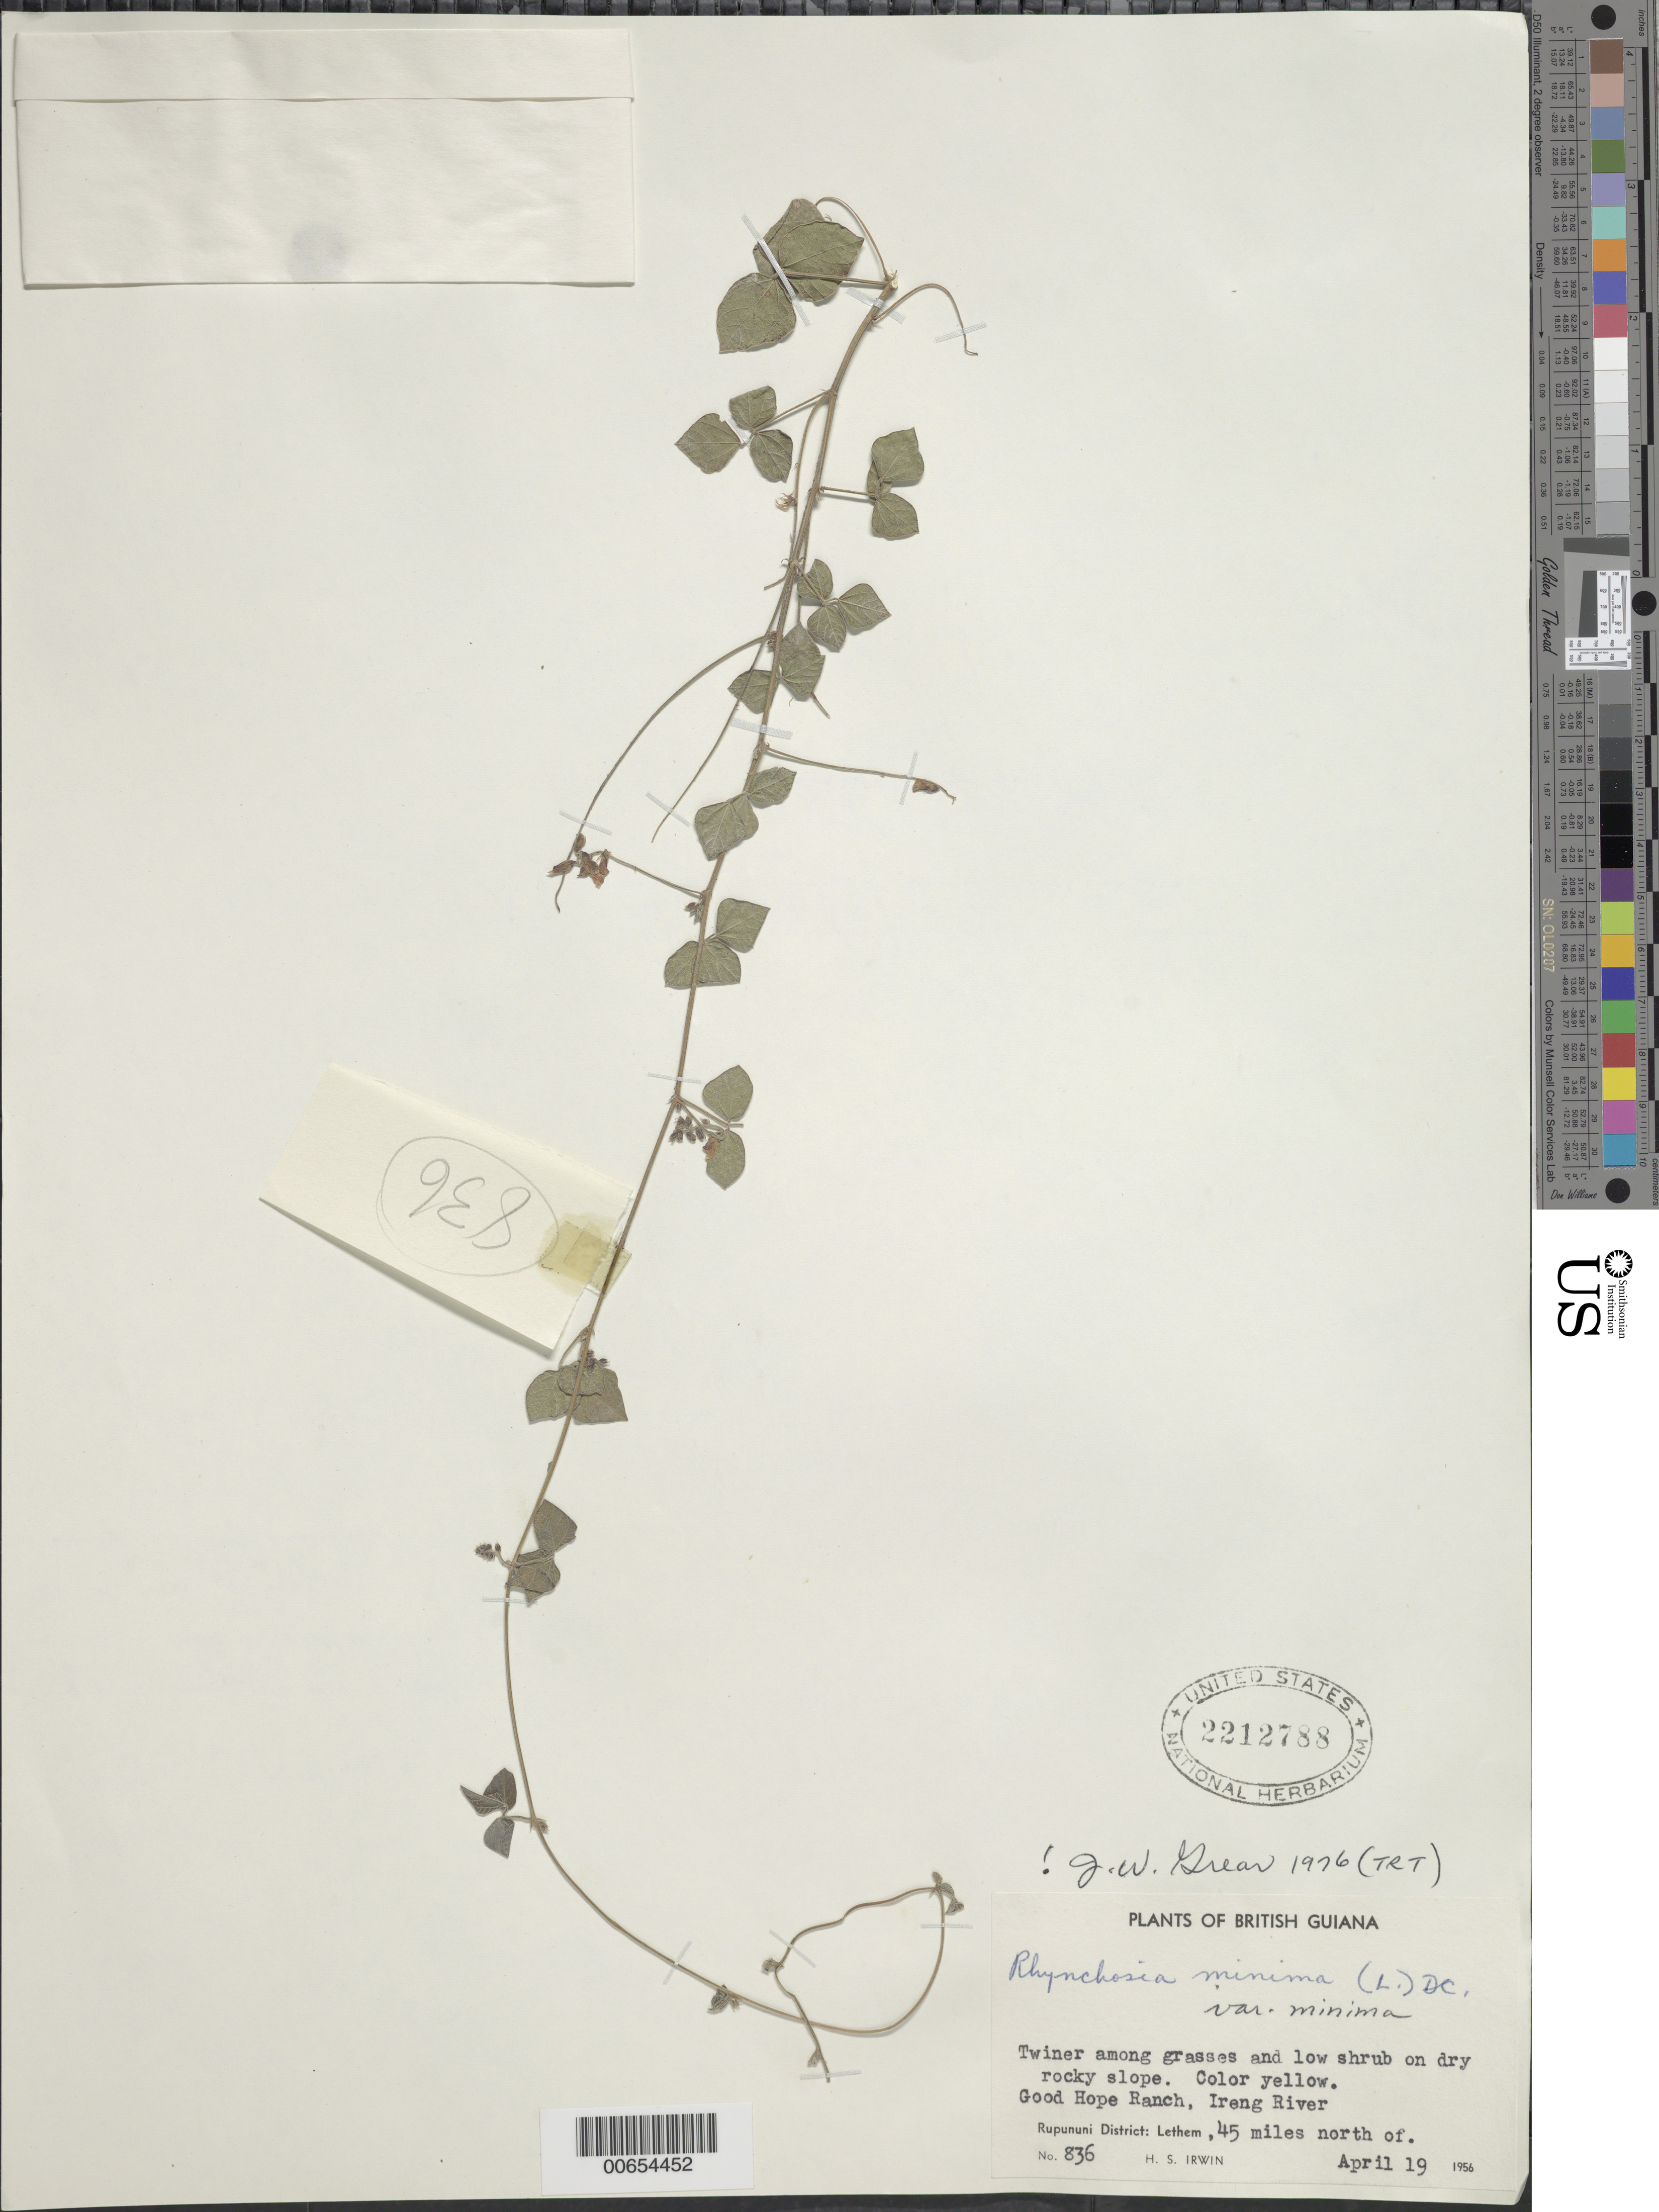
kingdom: Plantae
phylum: Tracheophyta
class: Magnoliopsida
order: Fabales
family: Fabaceae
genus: Rhynchosia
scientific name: Rhynchosia minima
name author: (L.) DC.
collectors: H. Irwin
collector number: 836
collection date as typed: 19-Apr-56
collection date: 1956-04-19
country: Guyana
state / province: U. Takutu-U. Essequibo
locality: Good Hope Ranch, 45 mi. N of Lethem, east bank of Takutu R.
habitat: Among grasses and low shrub on dry rocky slope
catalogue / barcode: US 2212788